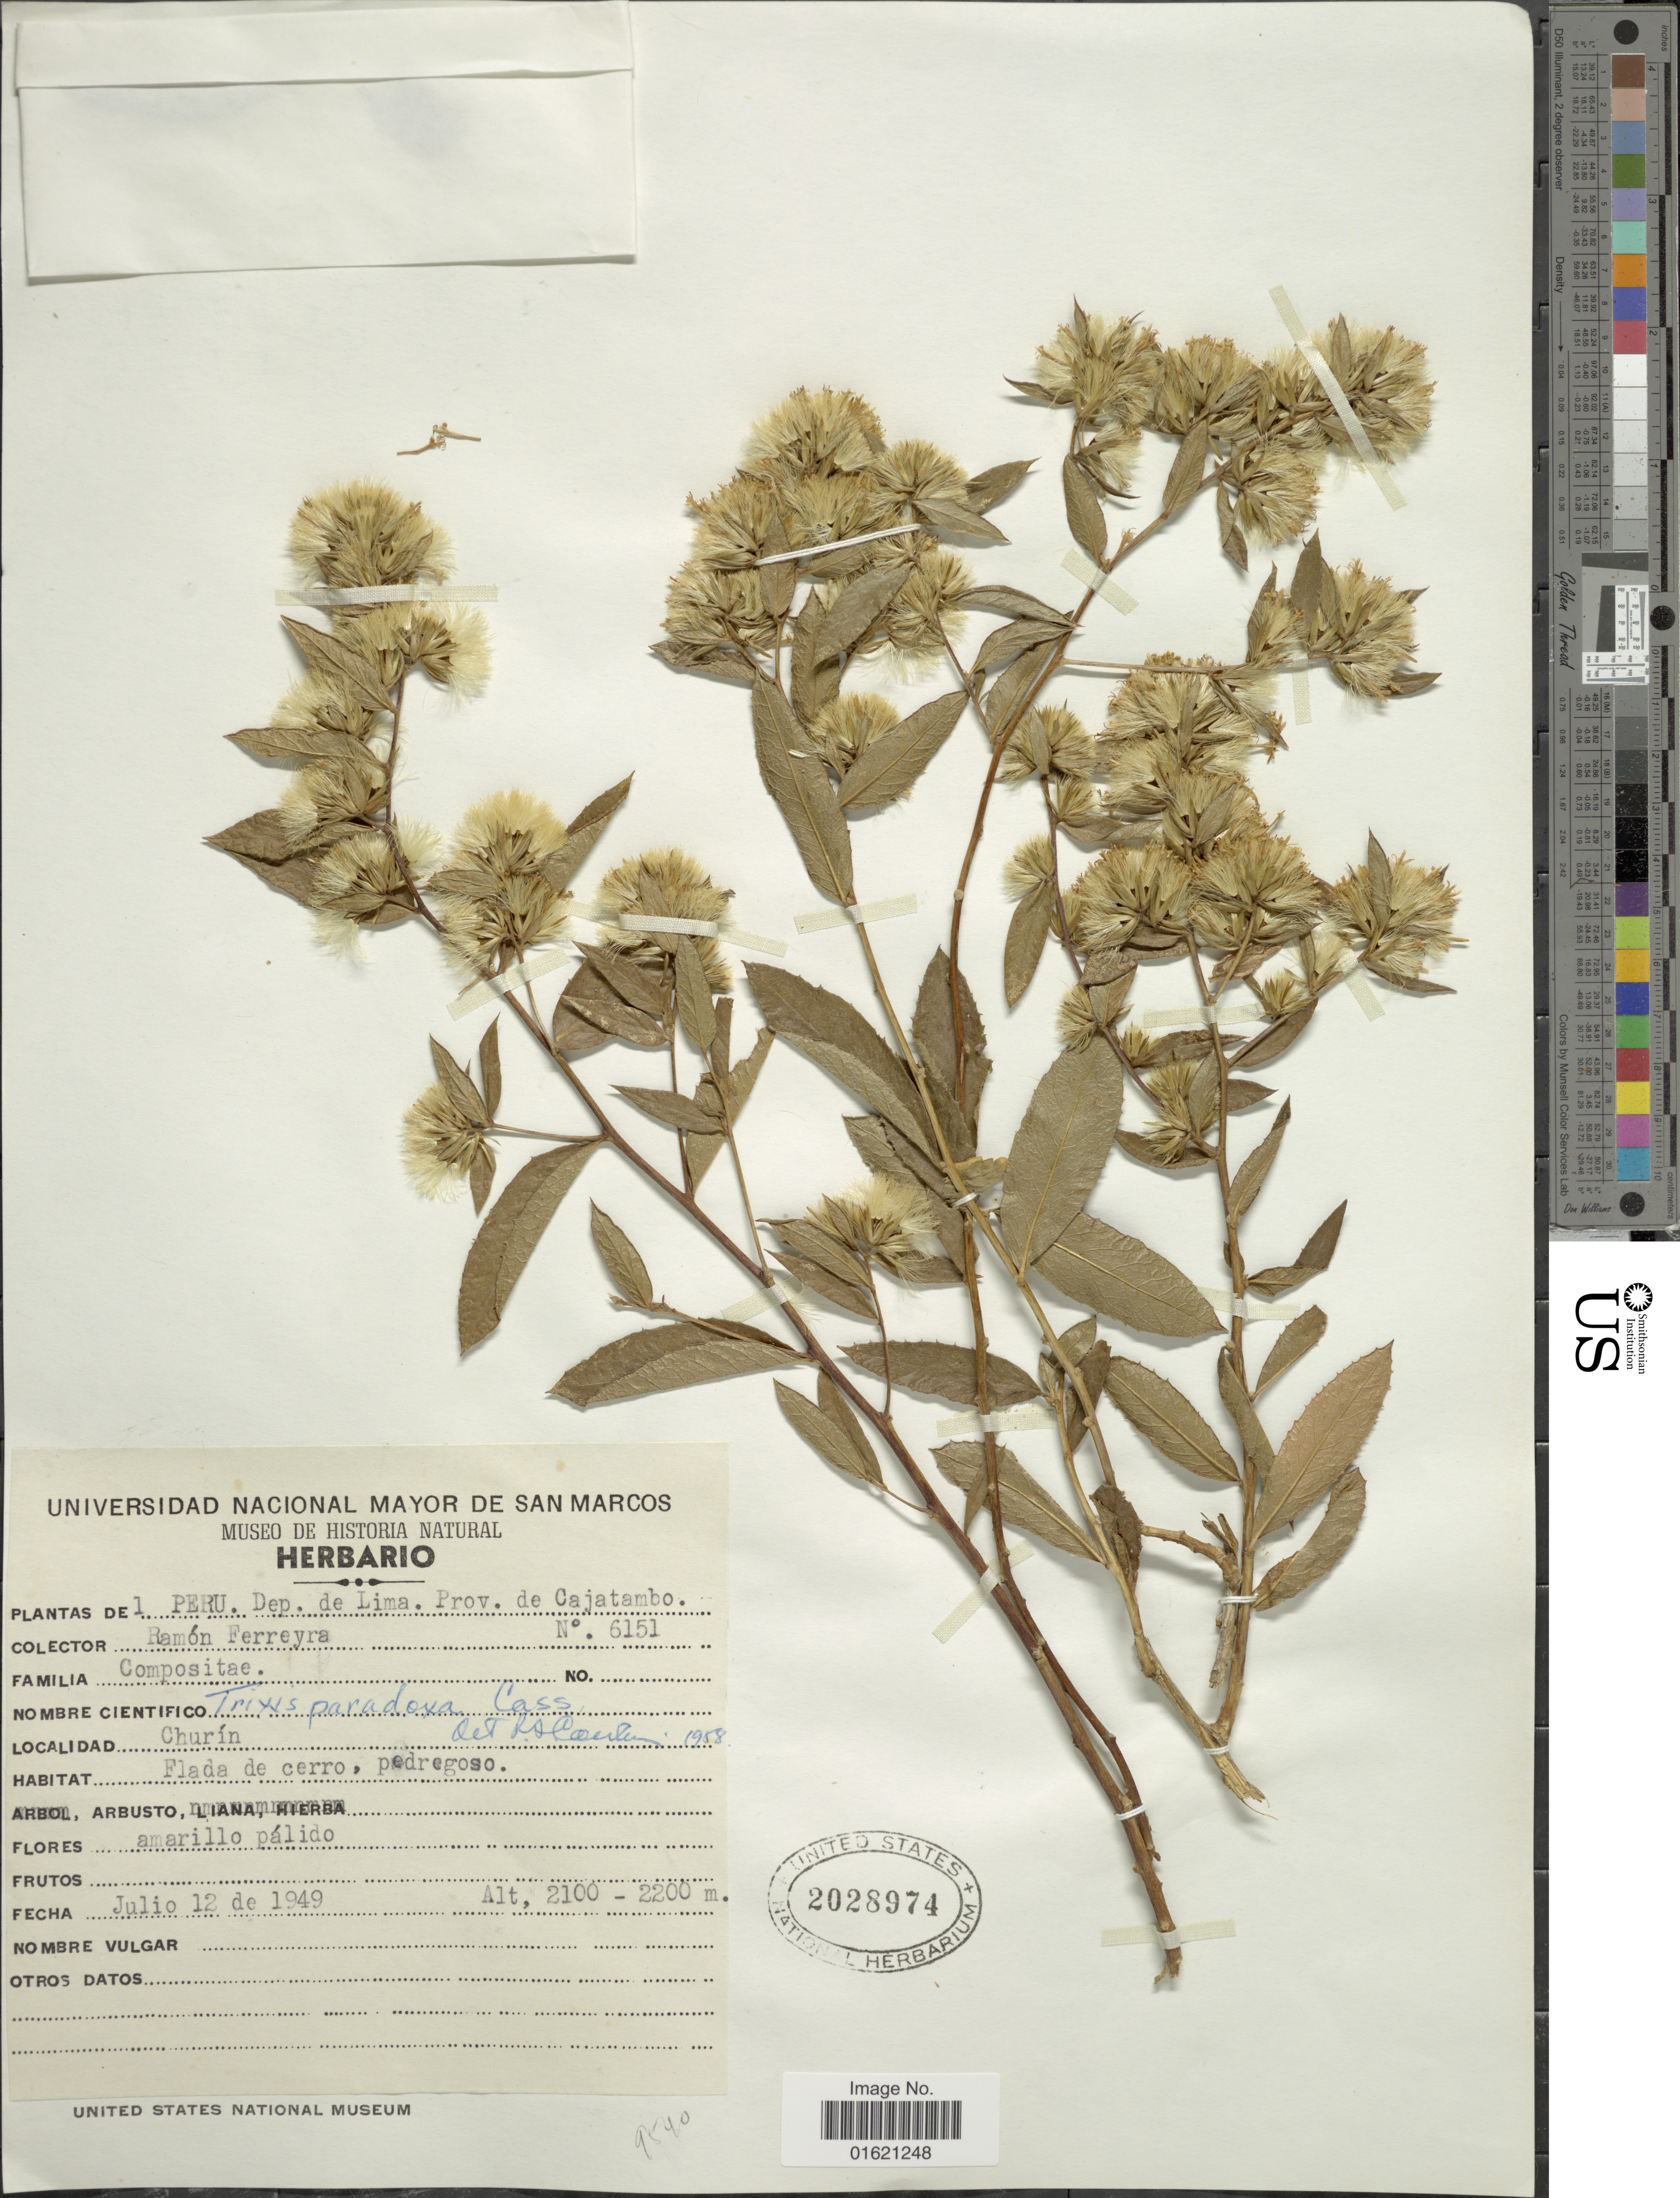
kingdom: Plantae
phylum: Tracheophyta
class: Magnoliopsida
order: Asterales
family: Asteraceae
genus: Trixis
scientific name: Trixis cacalioides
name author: (Kunth) D. Don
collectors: R. A. Ferreyra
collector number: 6151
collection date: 1949-07-12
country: Peru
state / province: Lima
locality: Dep, de Lima. Prov, de Cajatambo, Churin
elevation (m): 2100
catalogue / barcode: US 2028974